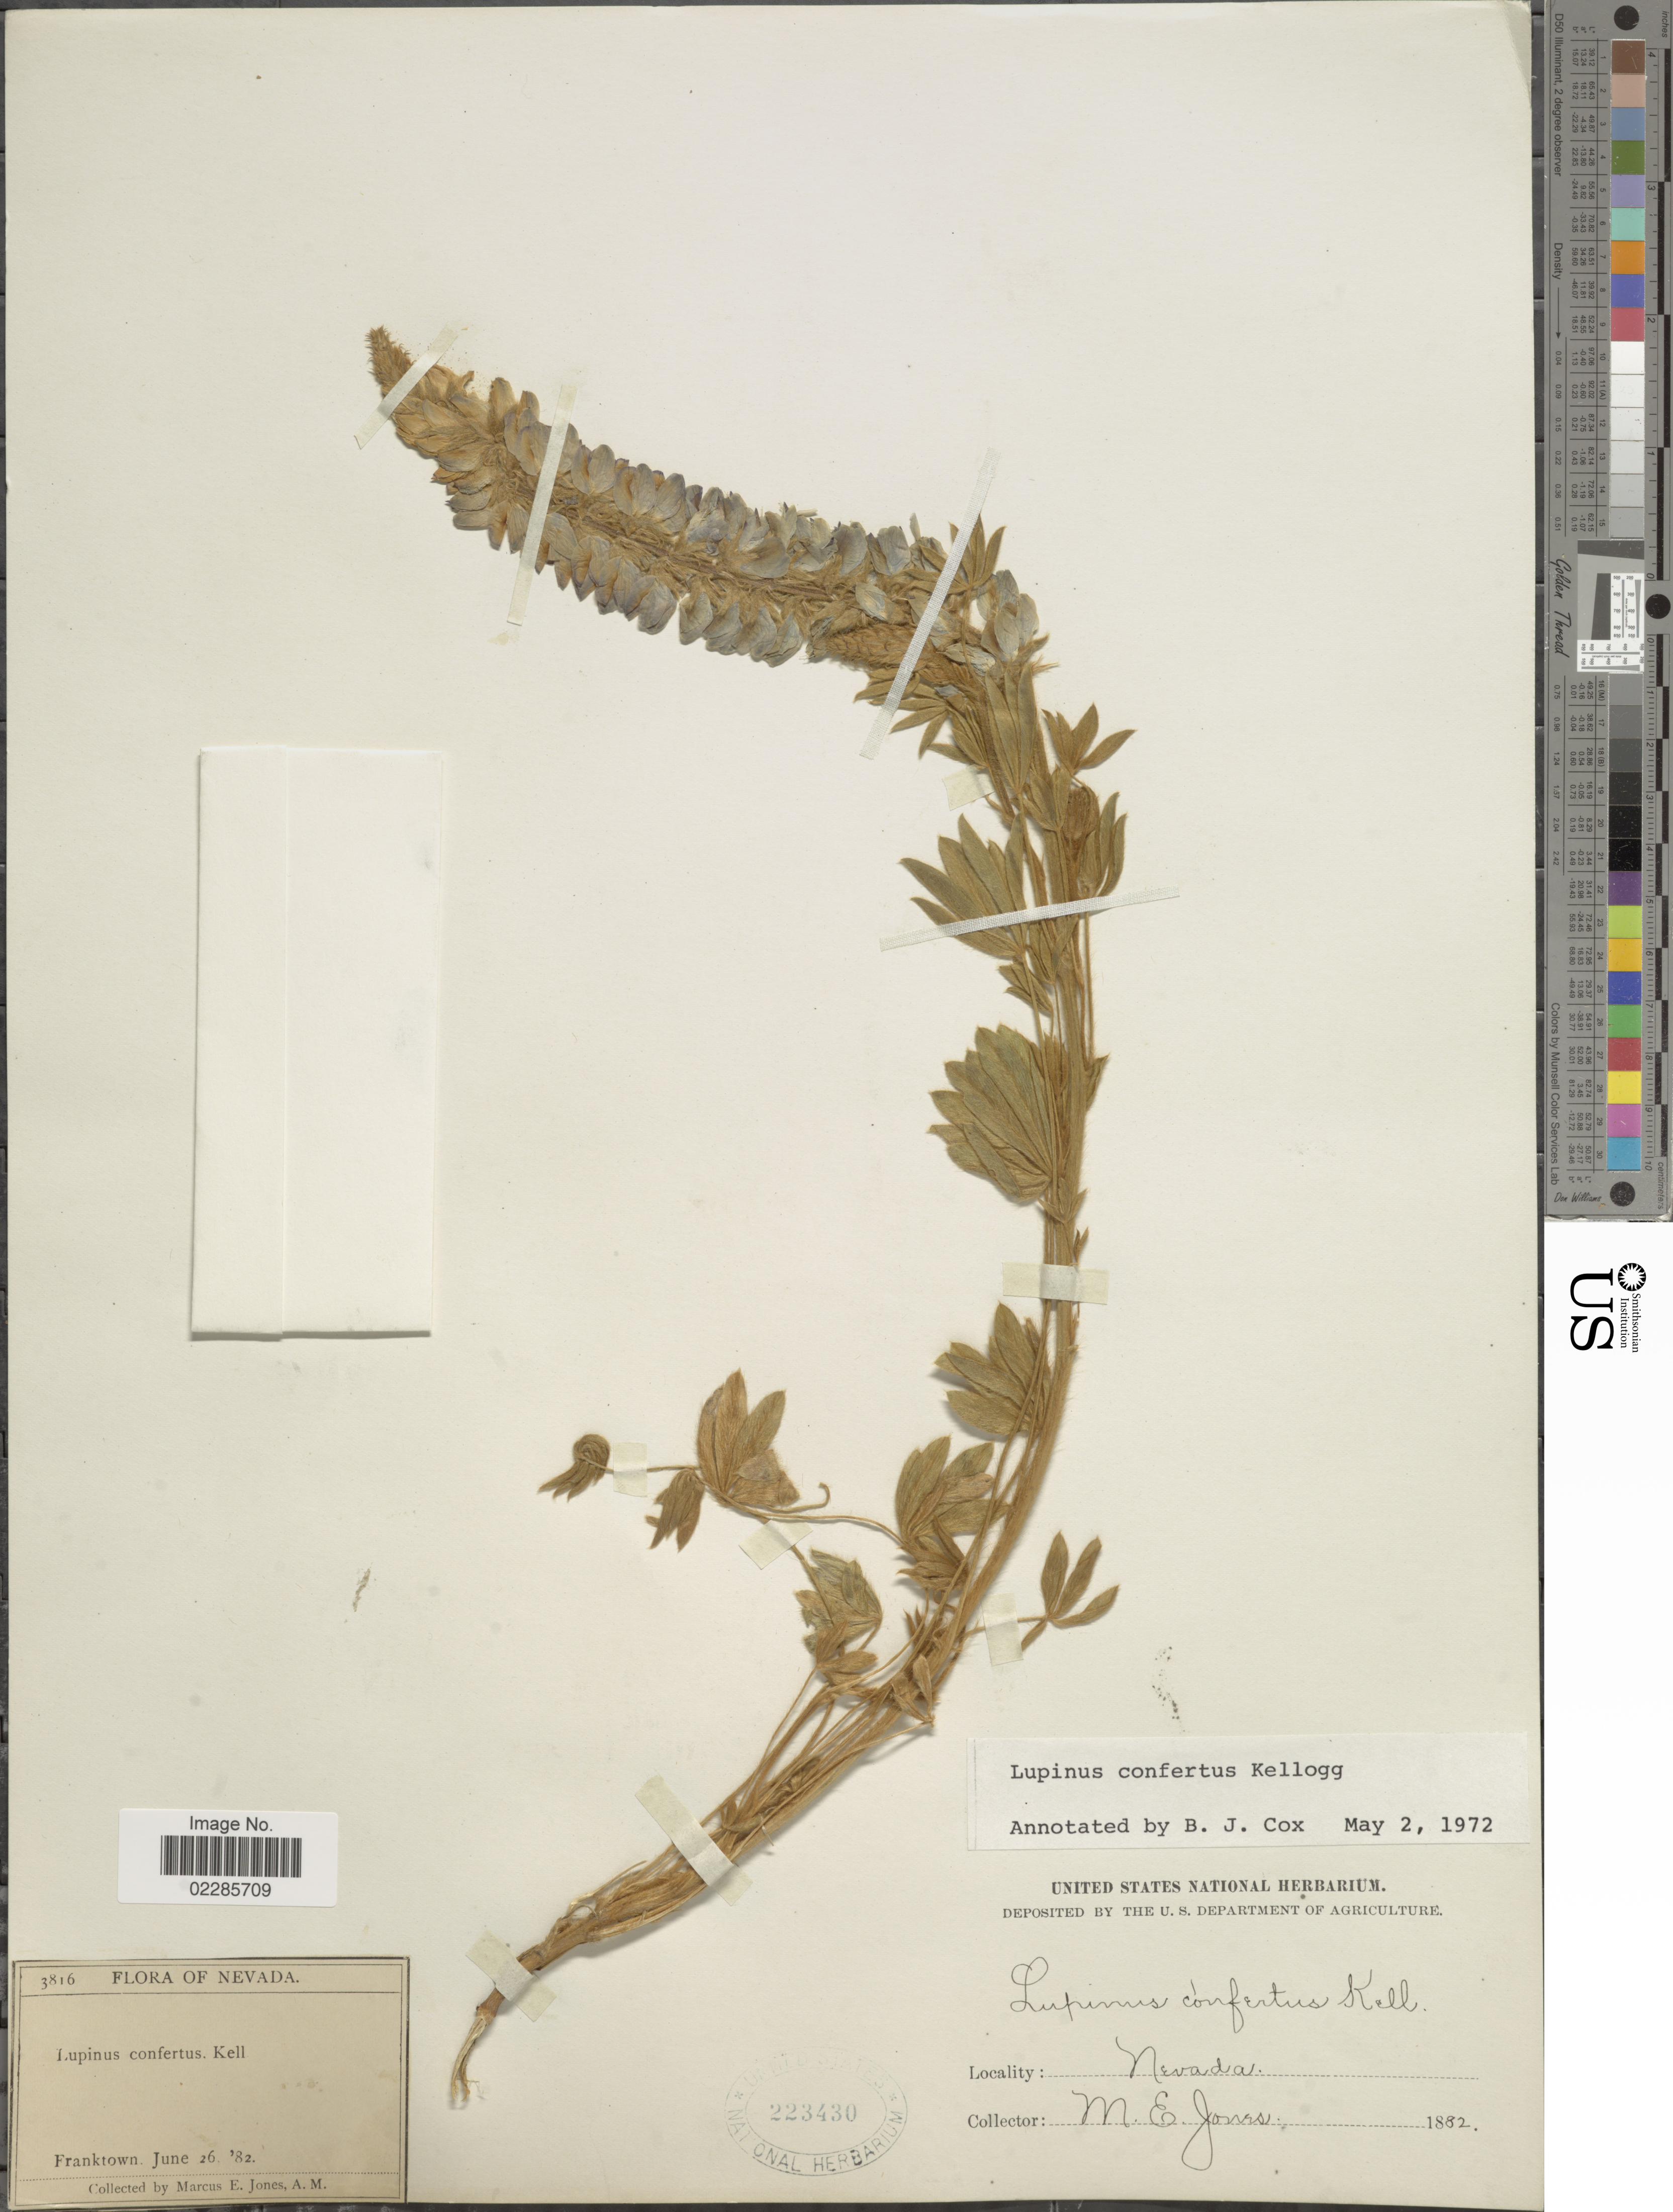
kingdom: Plantae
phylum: Tracheophyta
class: Magnoliopsida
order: Fabales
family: Fabaceae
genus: Lupinus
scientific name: Lupinus confertus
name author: Kellogg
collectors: M. E. Jones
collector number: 3816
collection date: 1882-06-26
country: United States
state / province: Nevada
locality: Franktown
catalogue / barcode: US 223430